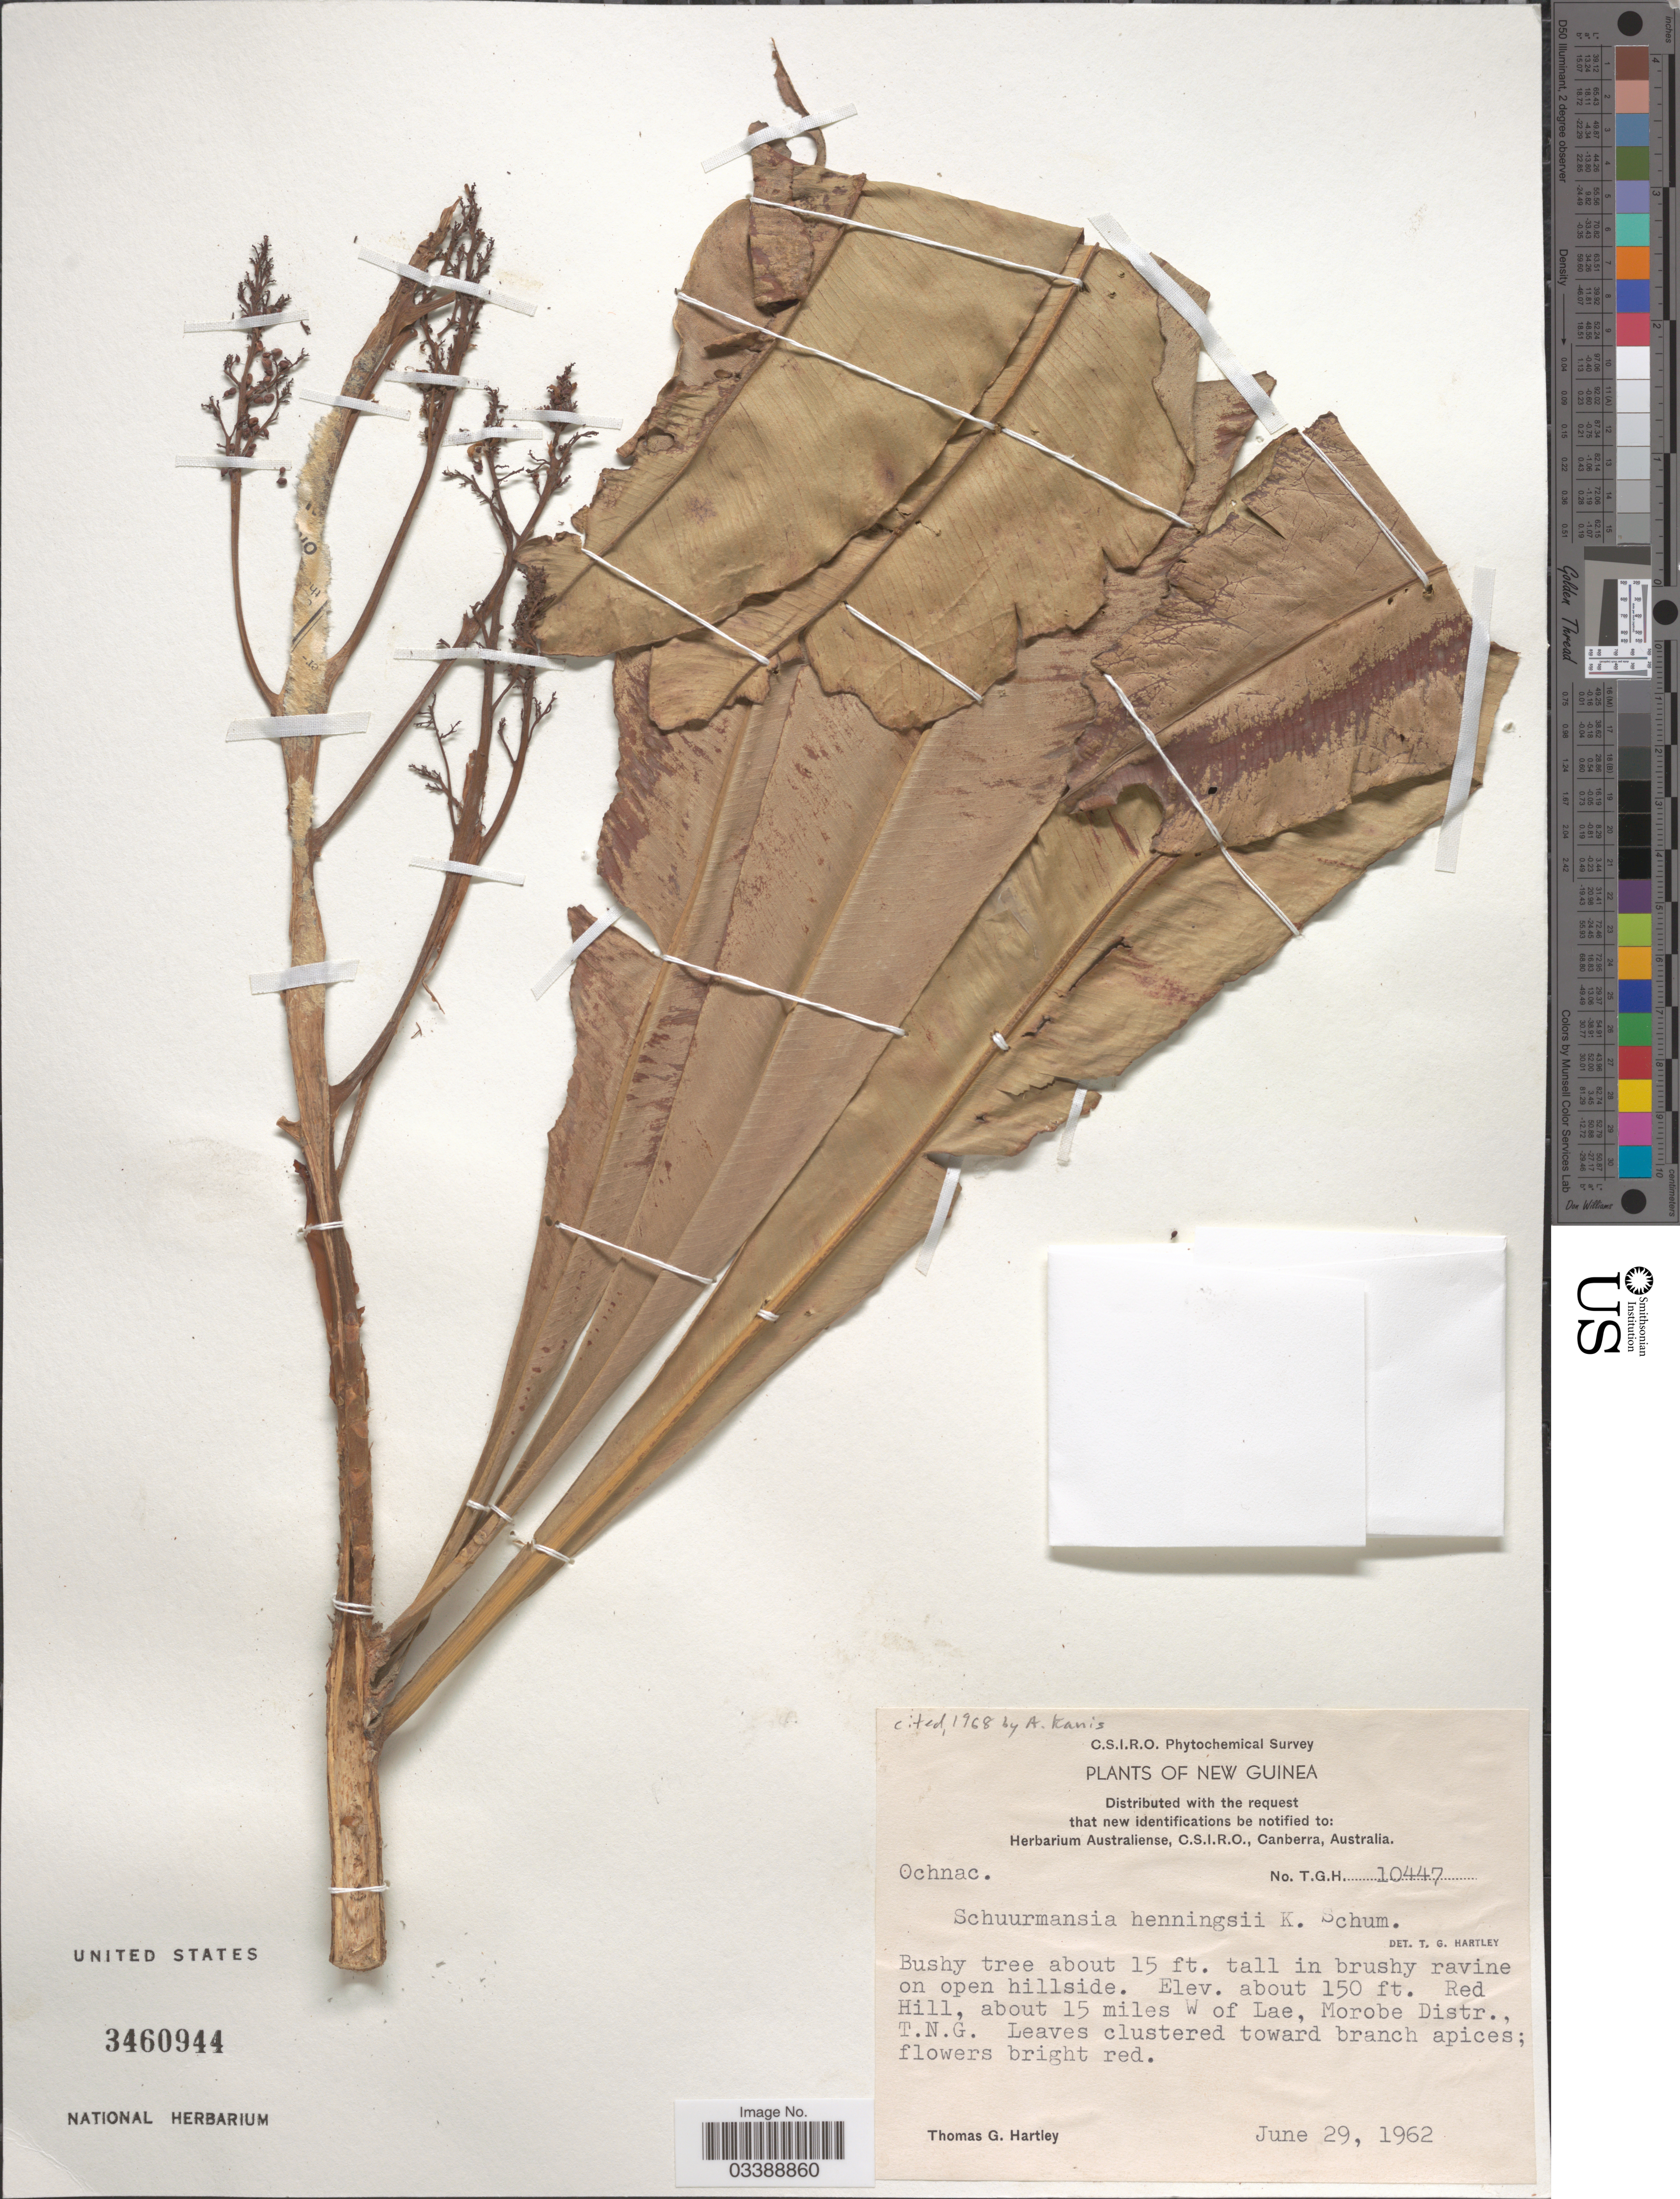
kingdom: Plantae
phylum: Tracheophyta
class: Magnoliopsida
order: Malpighiales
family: Ochnaceae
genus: Schuurmansia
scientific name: Schuurmansia henningsii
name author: K. Schum.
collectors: T. Hartley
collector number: TGH10447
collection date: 1962-06-29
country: Papua New Guinea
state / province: Morobe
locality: New Guinea. Red Hill, about 15 miles W of Lae, Morobe Distr., T.N.G.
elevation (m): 46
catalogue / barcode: US 3460944